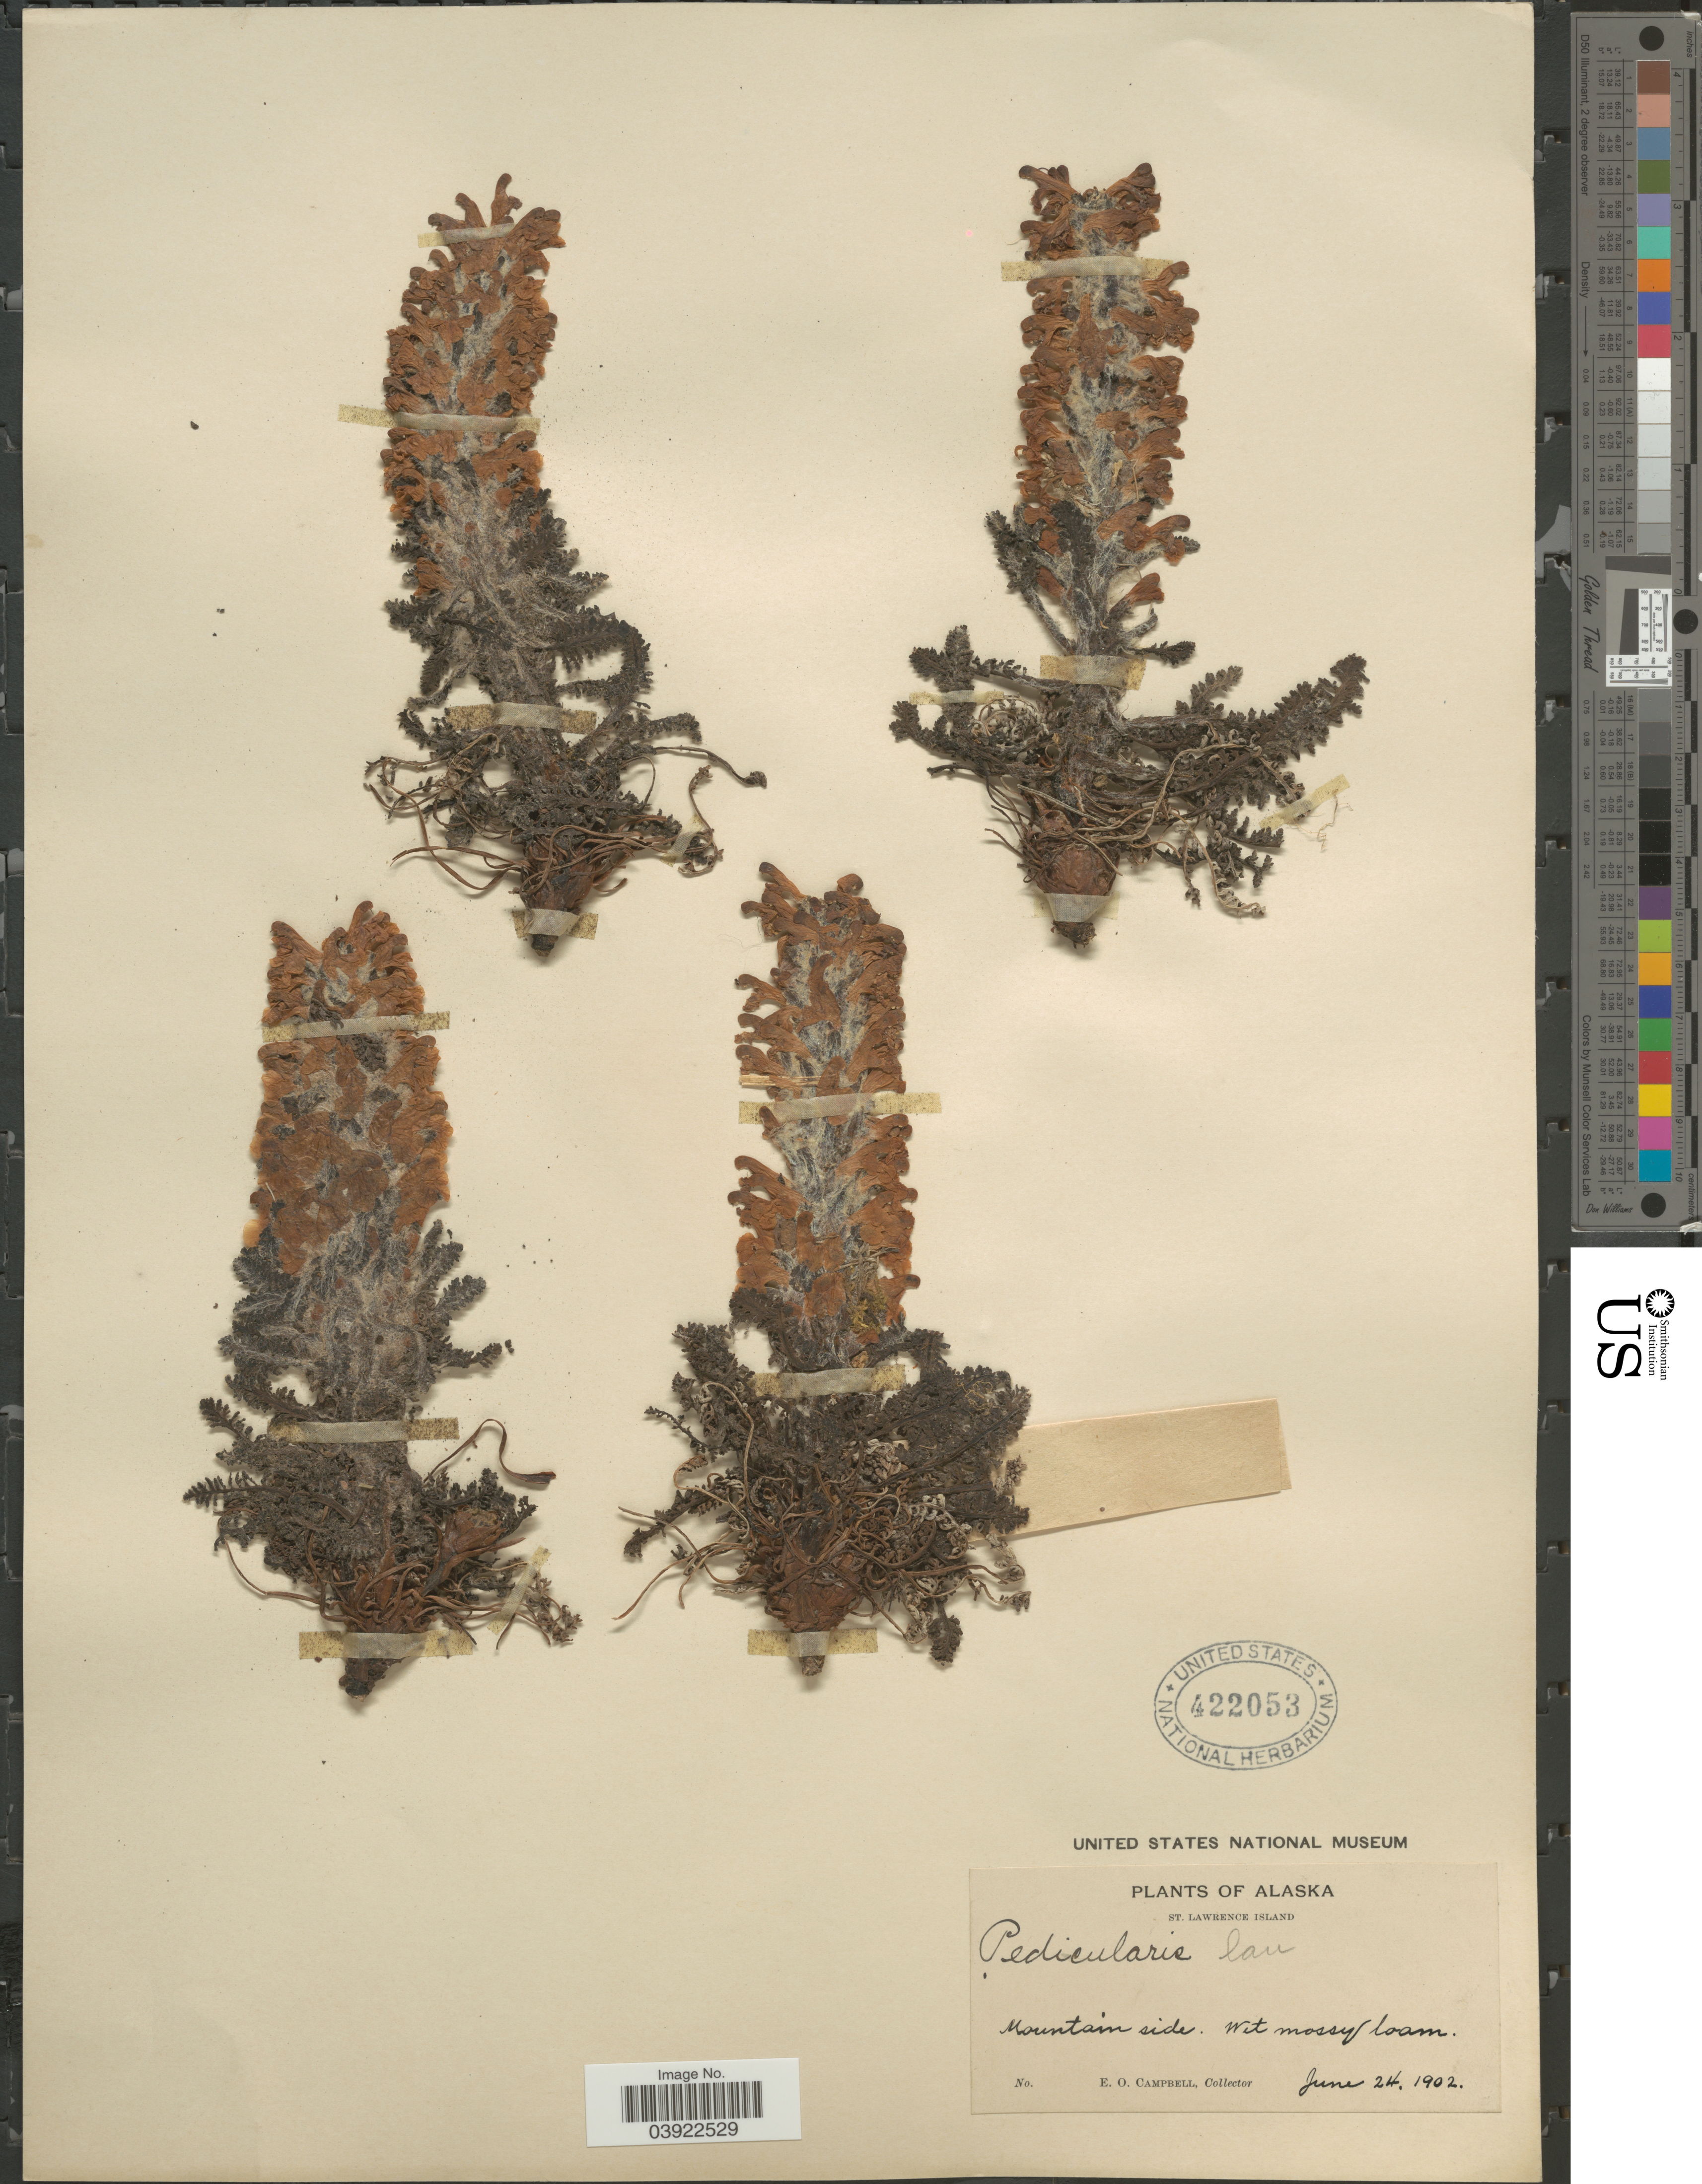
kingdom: Plantae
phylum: Tracheophyta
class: Magnoliopsida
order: Lamiales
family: Orobanchaceae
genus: Pedicularis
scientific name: Pedicularis lanata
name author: Willd. ex Cham. & Schltdl.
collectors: E. Campbell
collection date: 1902-06-24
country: United States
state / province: Alaska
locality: St. Lawrence Island. Mountain side.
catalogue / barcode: US 422053